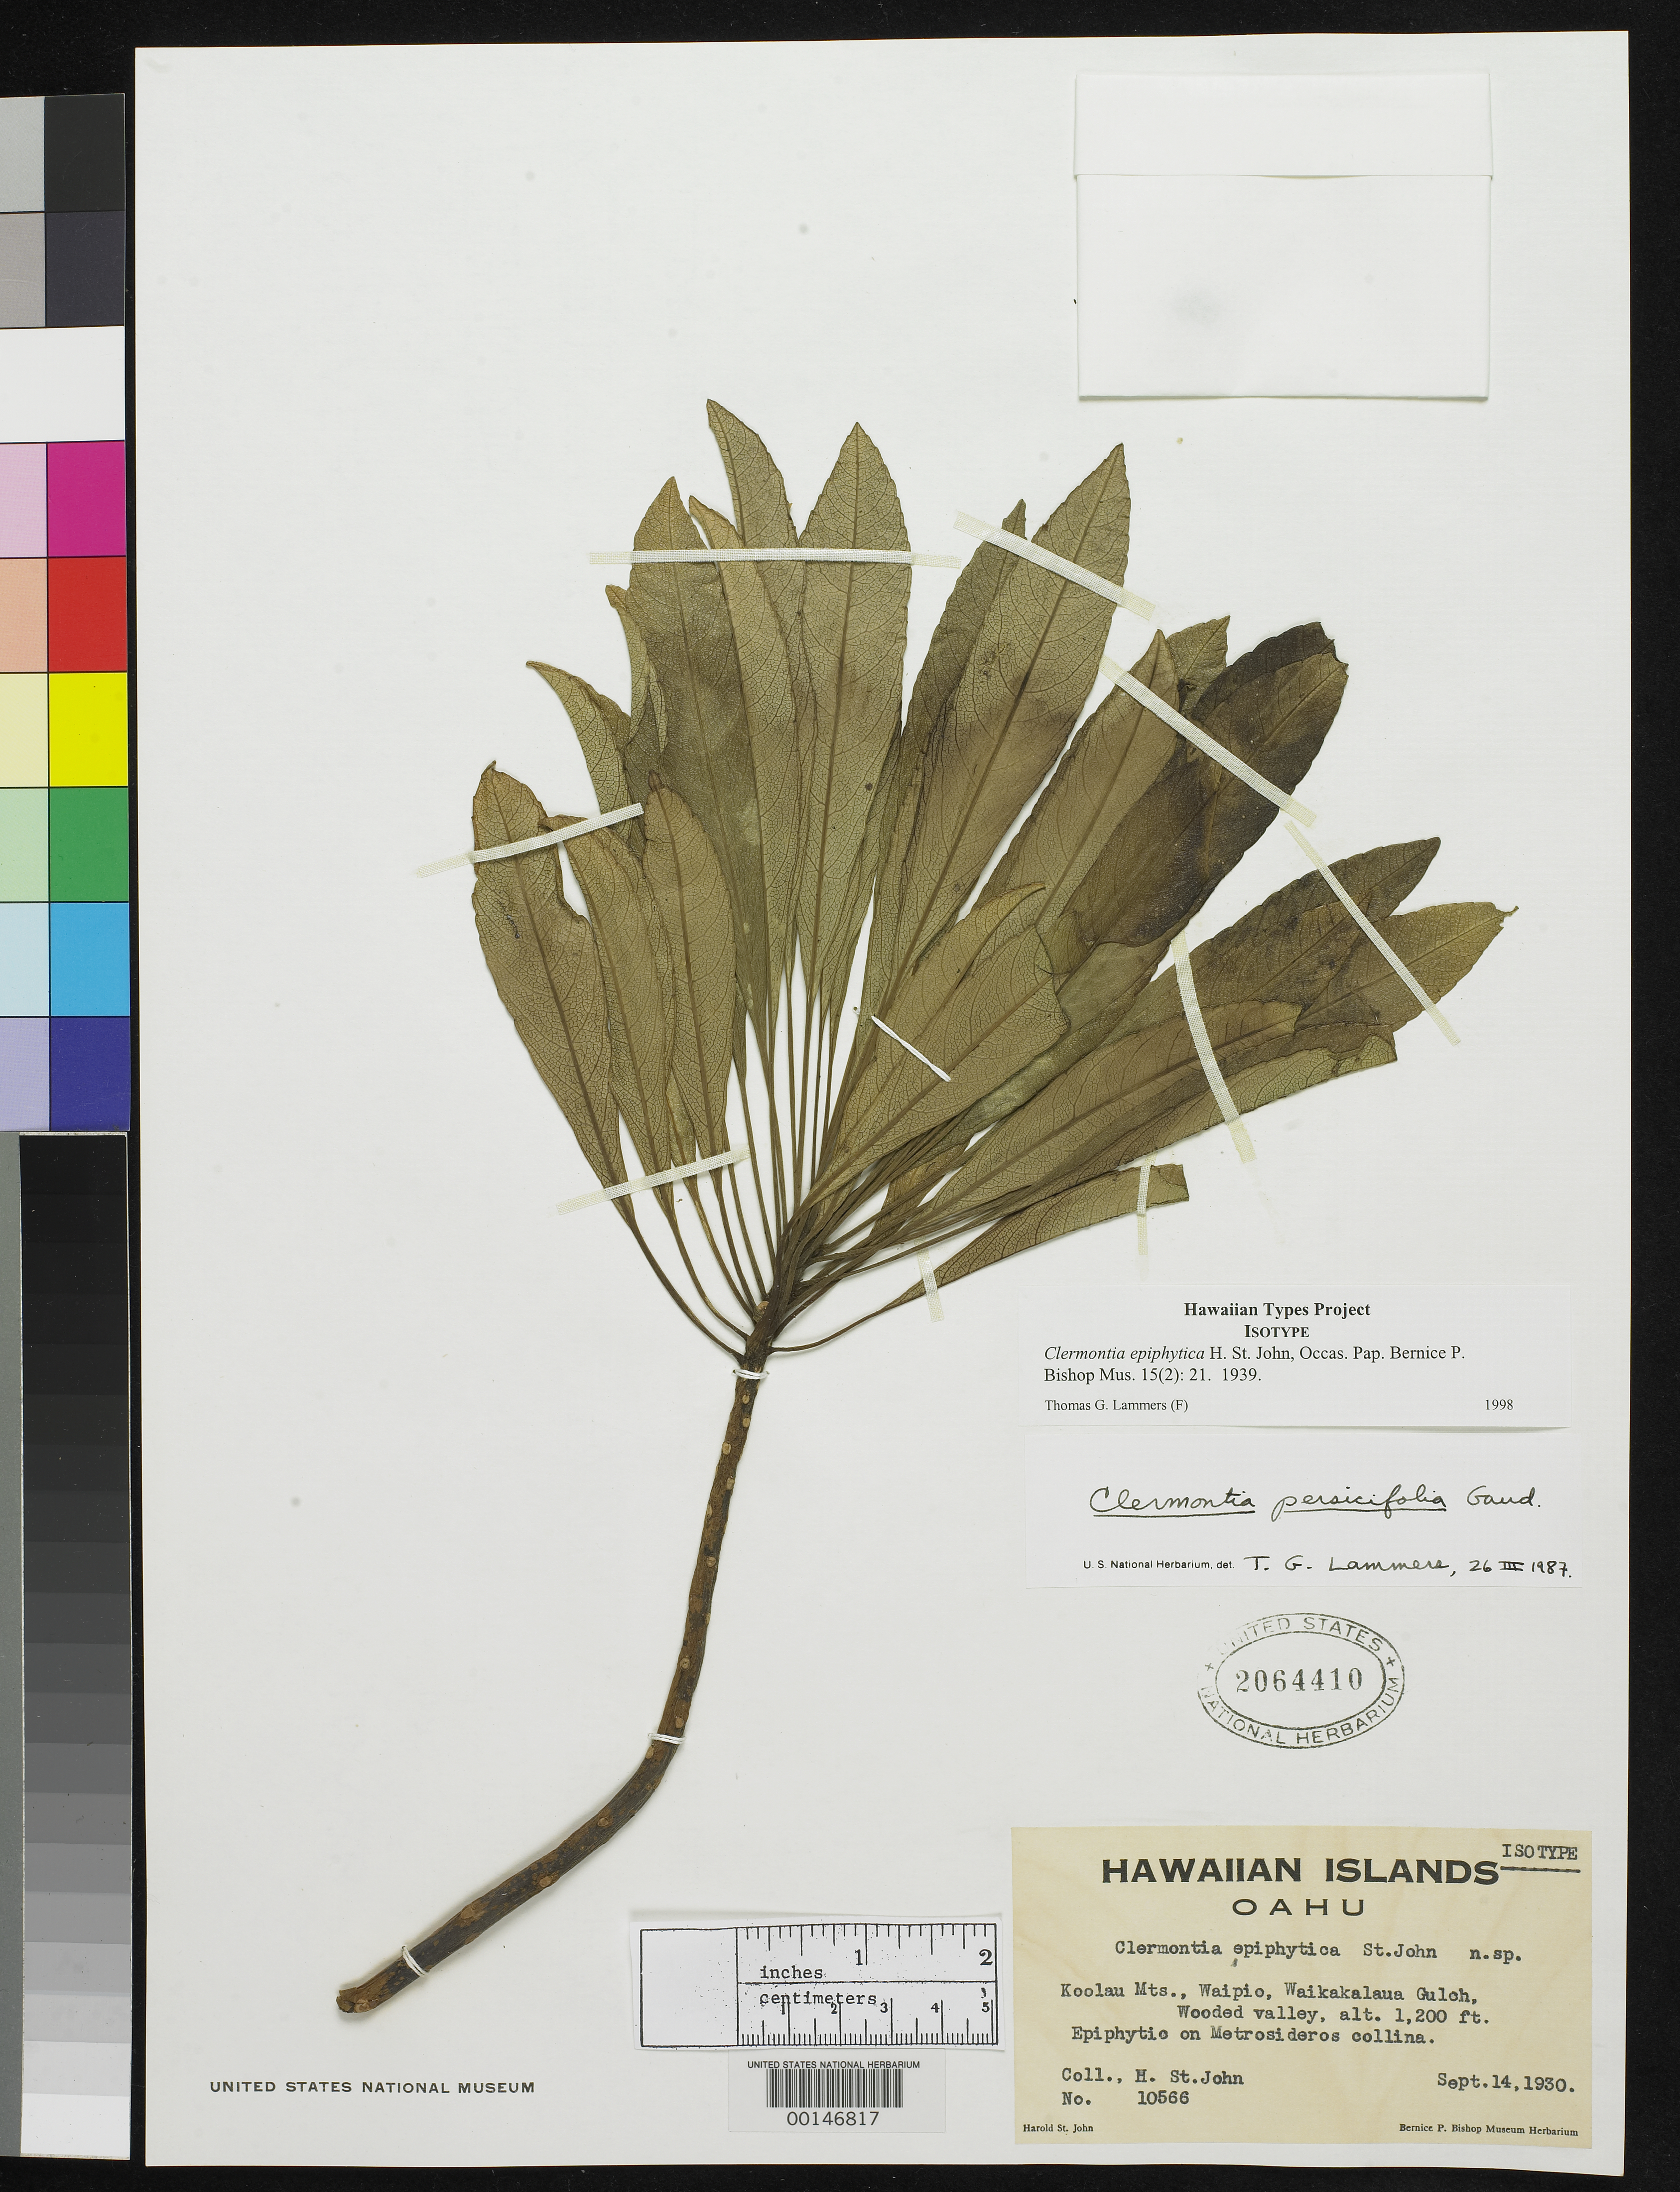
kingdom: Plantae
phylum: Tracheophyta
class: Magnoliopsida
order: Asterales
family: Campanulaceae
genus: Clermontia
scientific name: Clermontia epiphytica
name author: H. St. John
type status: Isotype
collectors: H. St. John & E. Y. Hosaka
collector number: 10566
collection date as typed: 14 Sep 1930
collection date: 1930-09-14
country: United States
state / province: Hawaii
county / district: Honolulu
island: Oahu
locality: Waikakalaua Gulch, Waipio, Koolau Mountains.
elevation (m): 366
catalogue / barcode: US 2064410